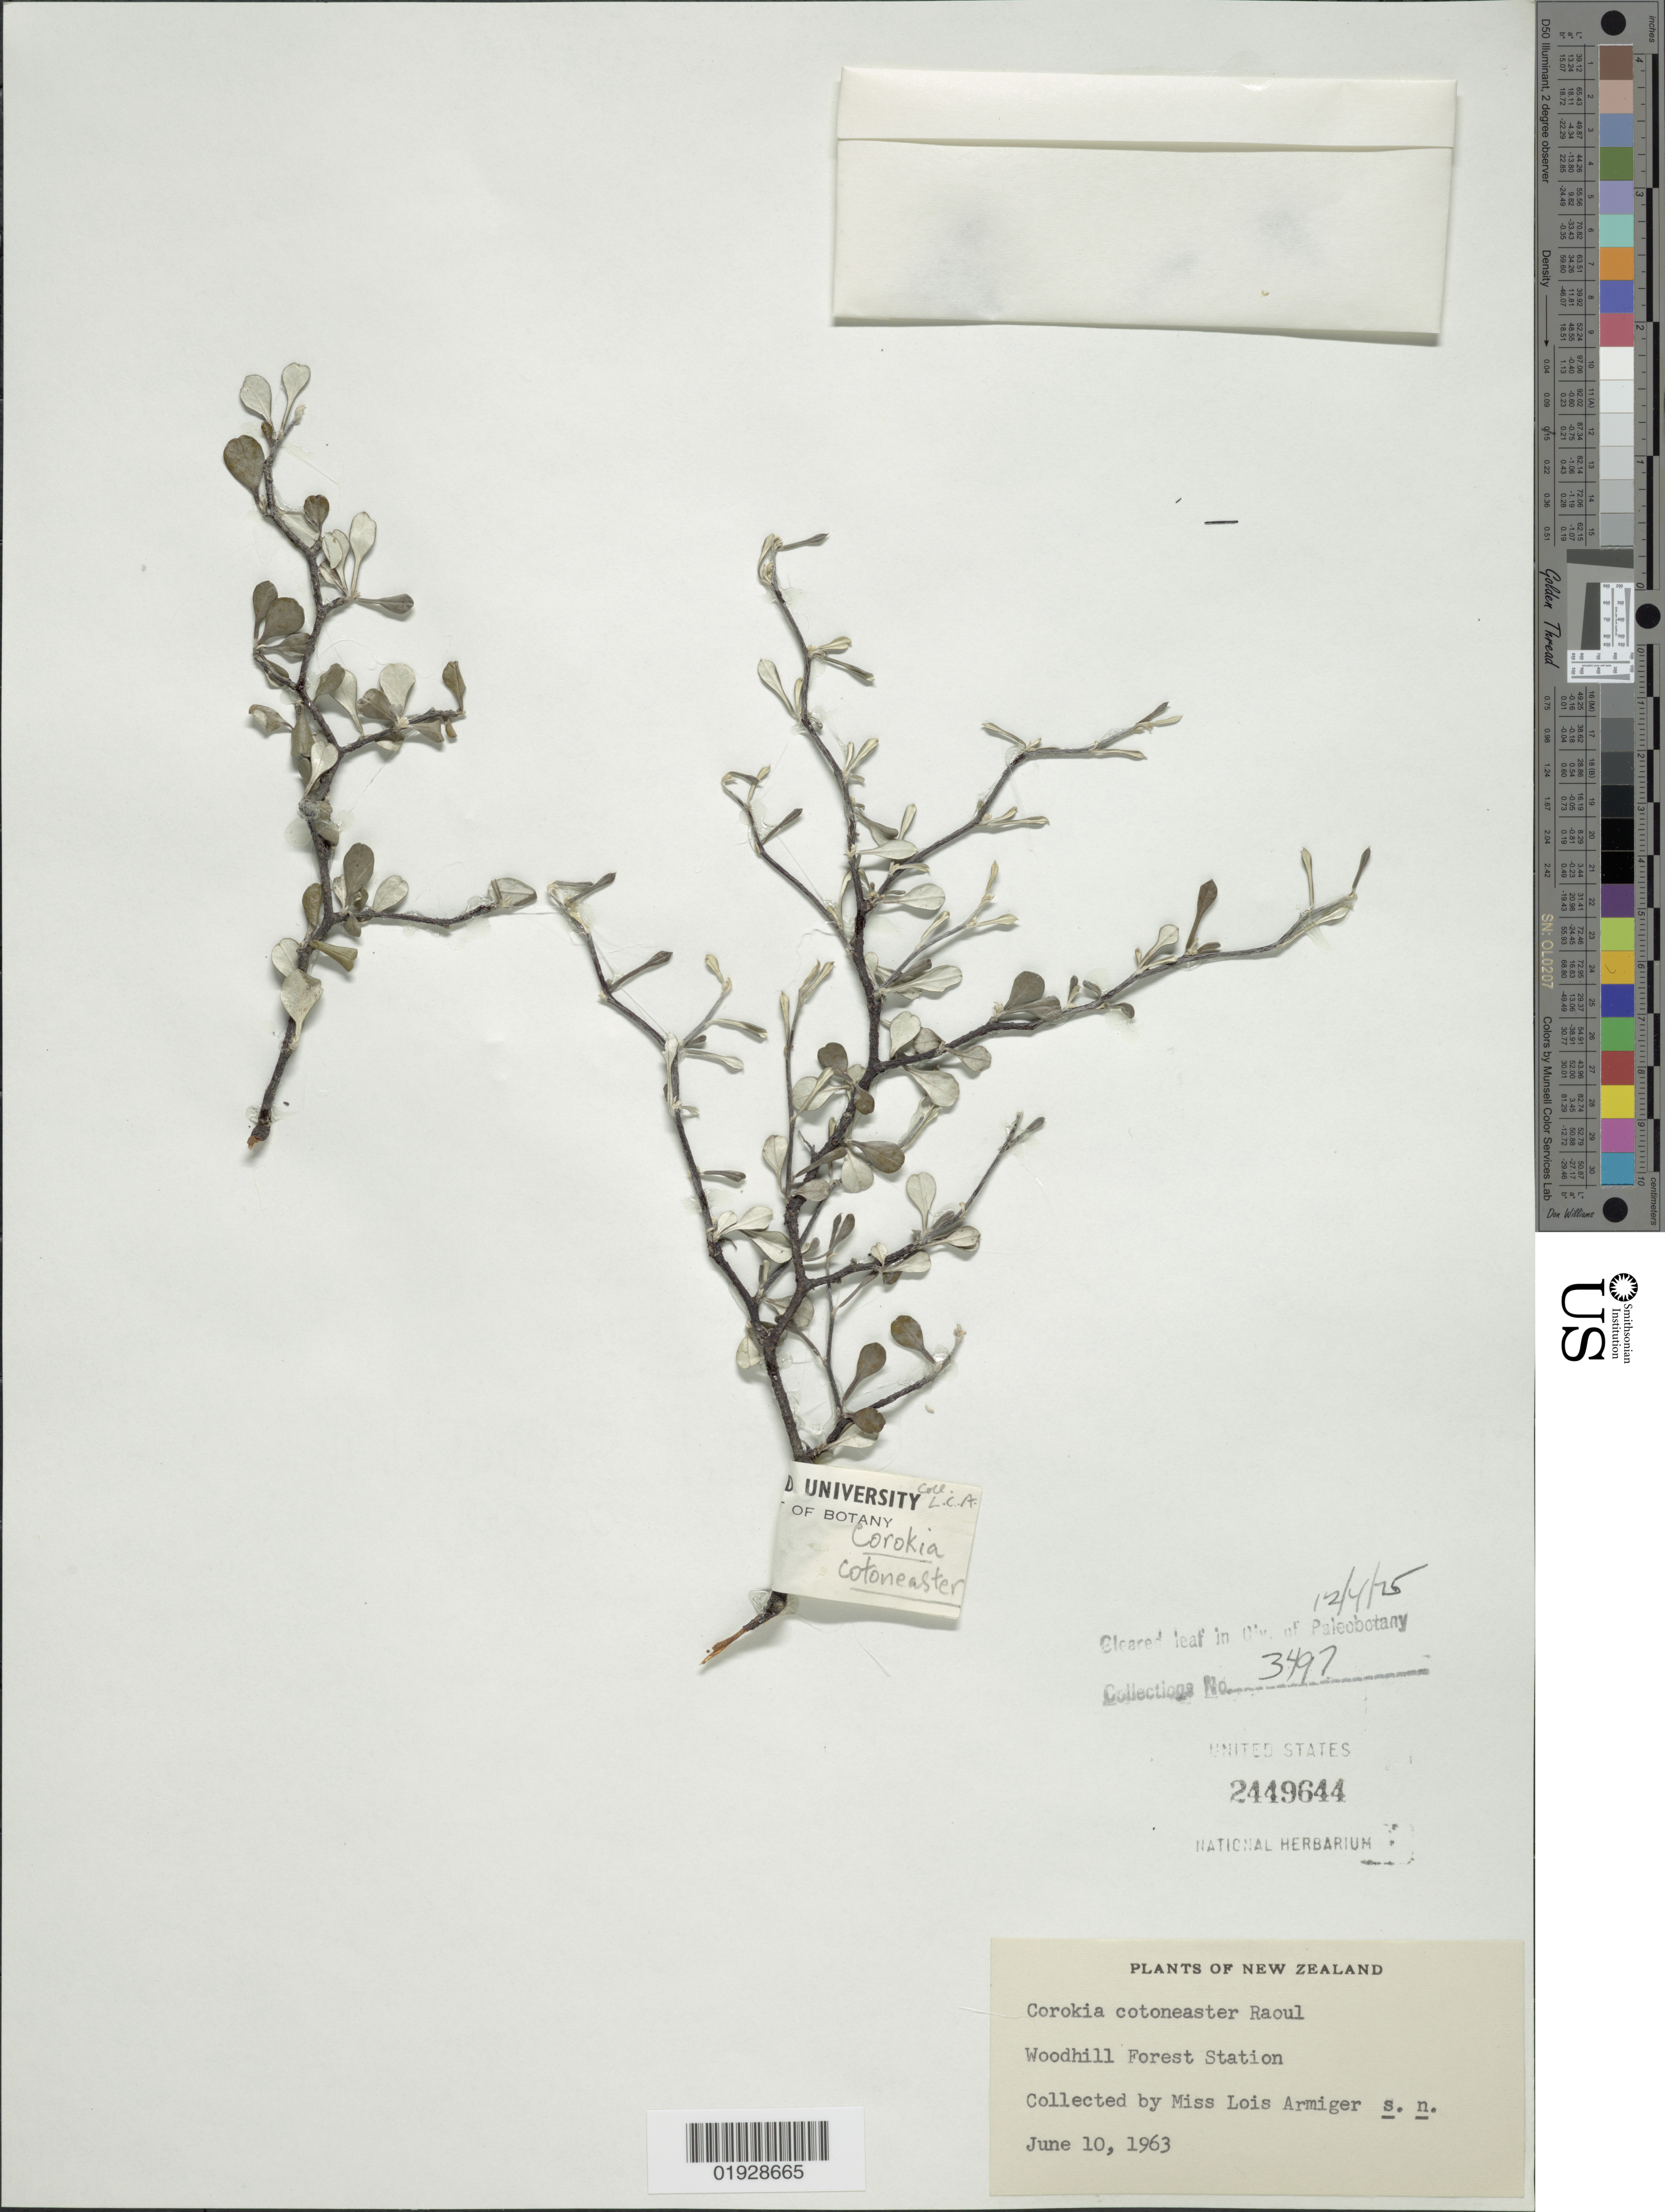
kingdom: Plantae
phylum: Tracheophyta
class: Magnoliopsida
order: Asterales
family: Argophyllaceae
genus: Corokia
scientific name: Corokia cotoneaster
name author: Raoul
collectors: L. Armiger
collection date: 1963-06-10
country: New Zealand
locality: Woodhill Forest Station.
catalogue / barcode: US 2449644